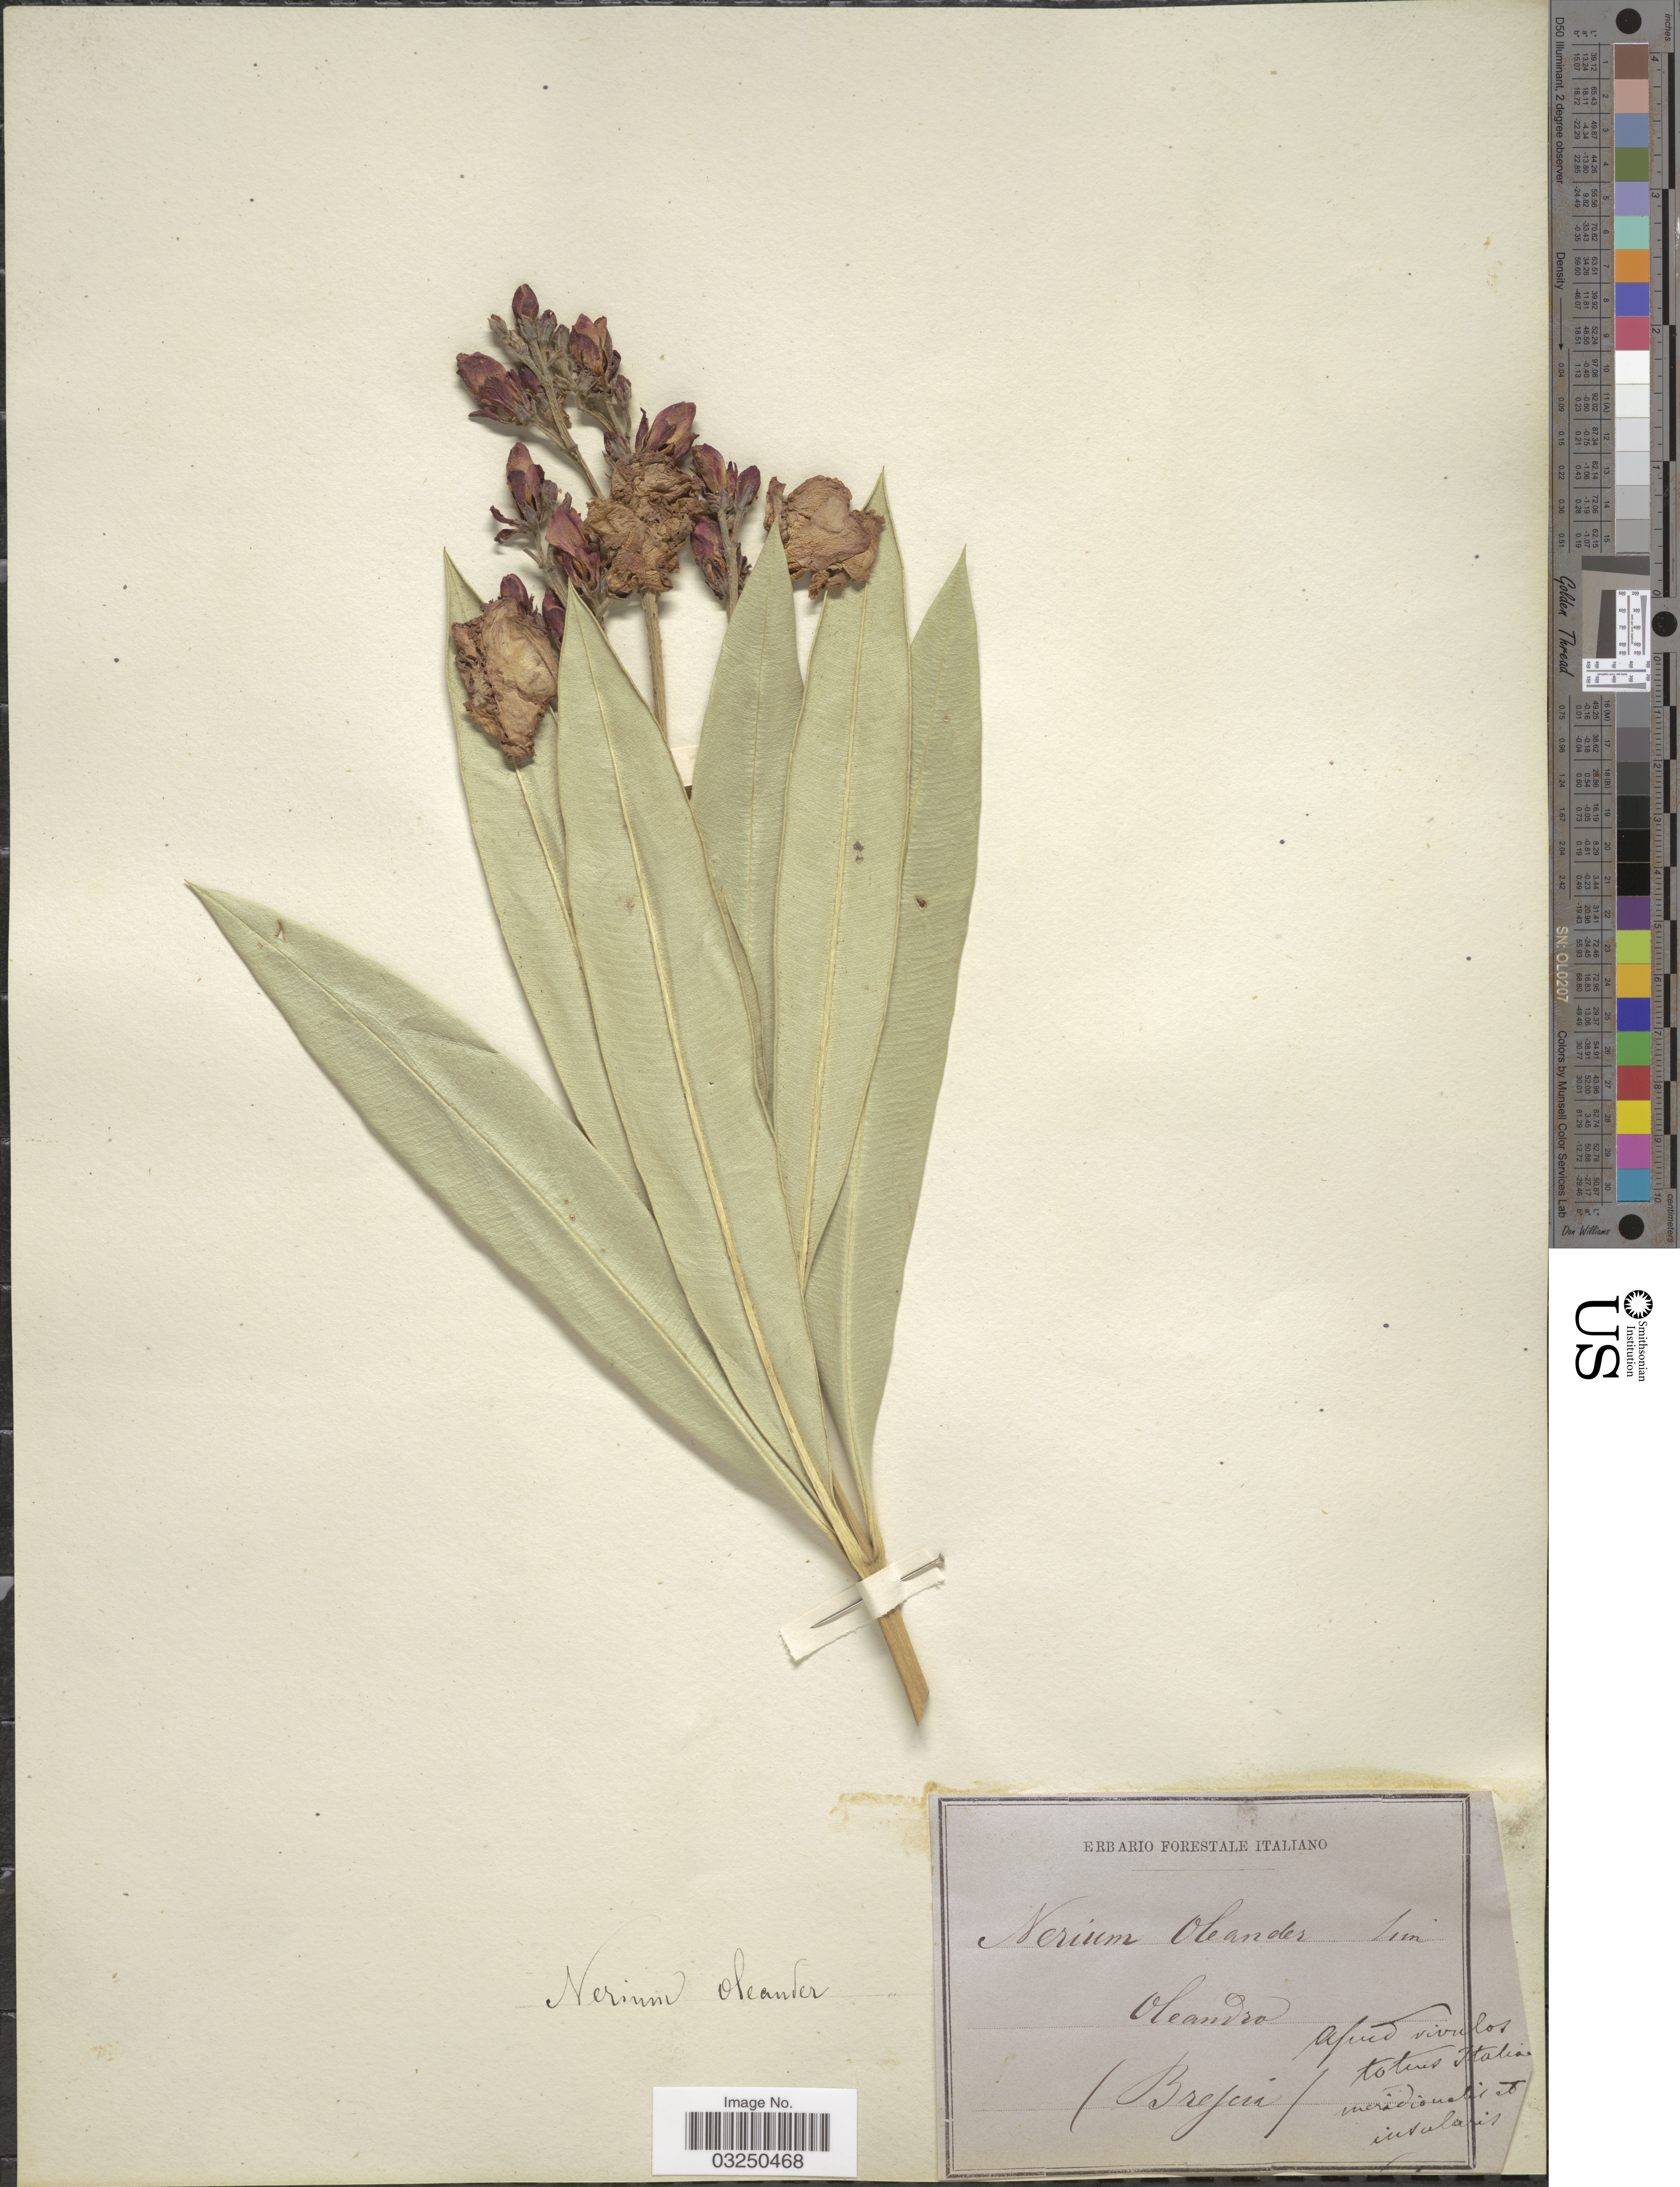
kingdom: Plantae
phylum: Tracheophyta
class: Magnoliopsida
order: Gentianales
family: Apocynaceae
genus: Nerium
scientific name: Nerium oleander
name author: L.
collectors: Ex herb. Forestale Italiano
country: Italy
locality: Meridionalis et insularis. Brescia.